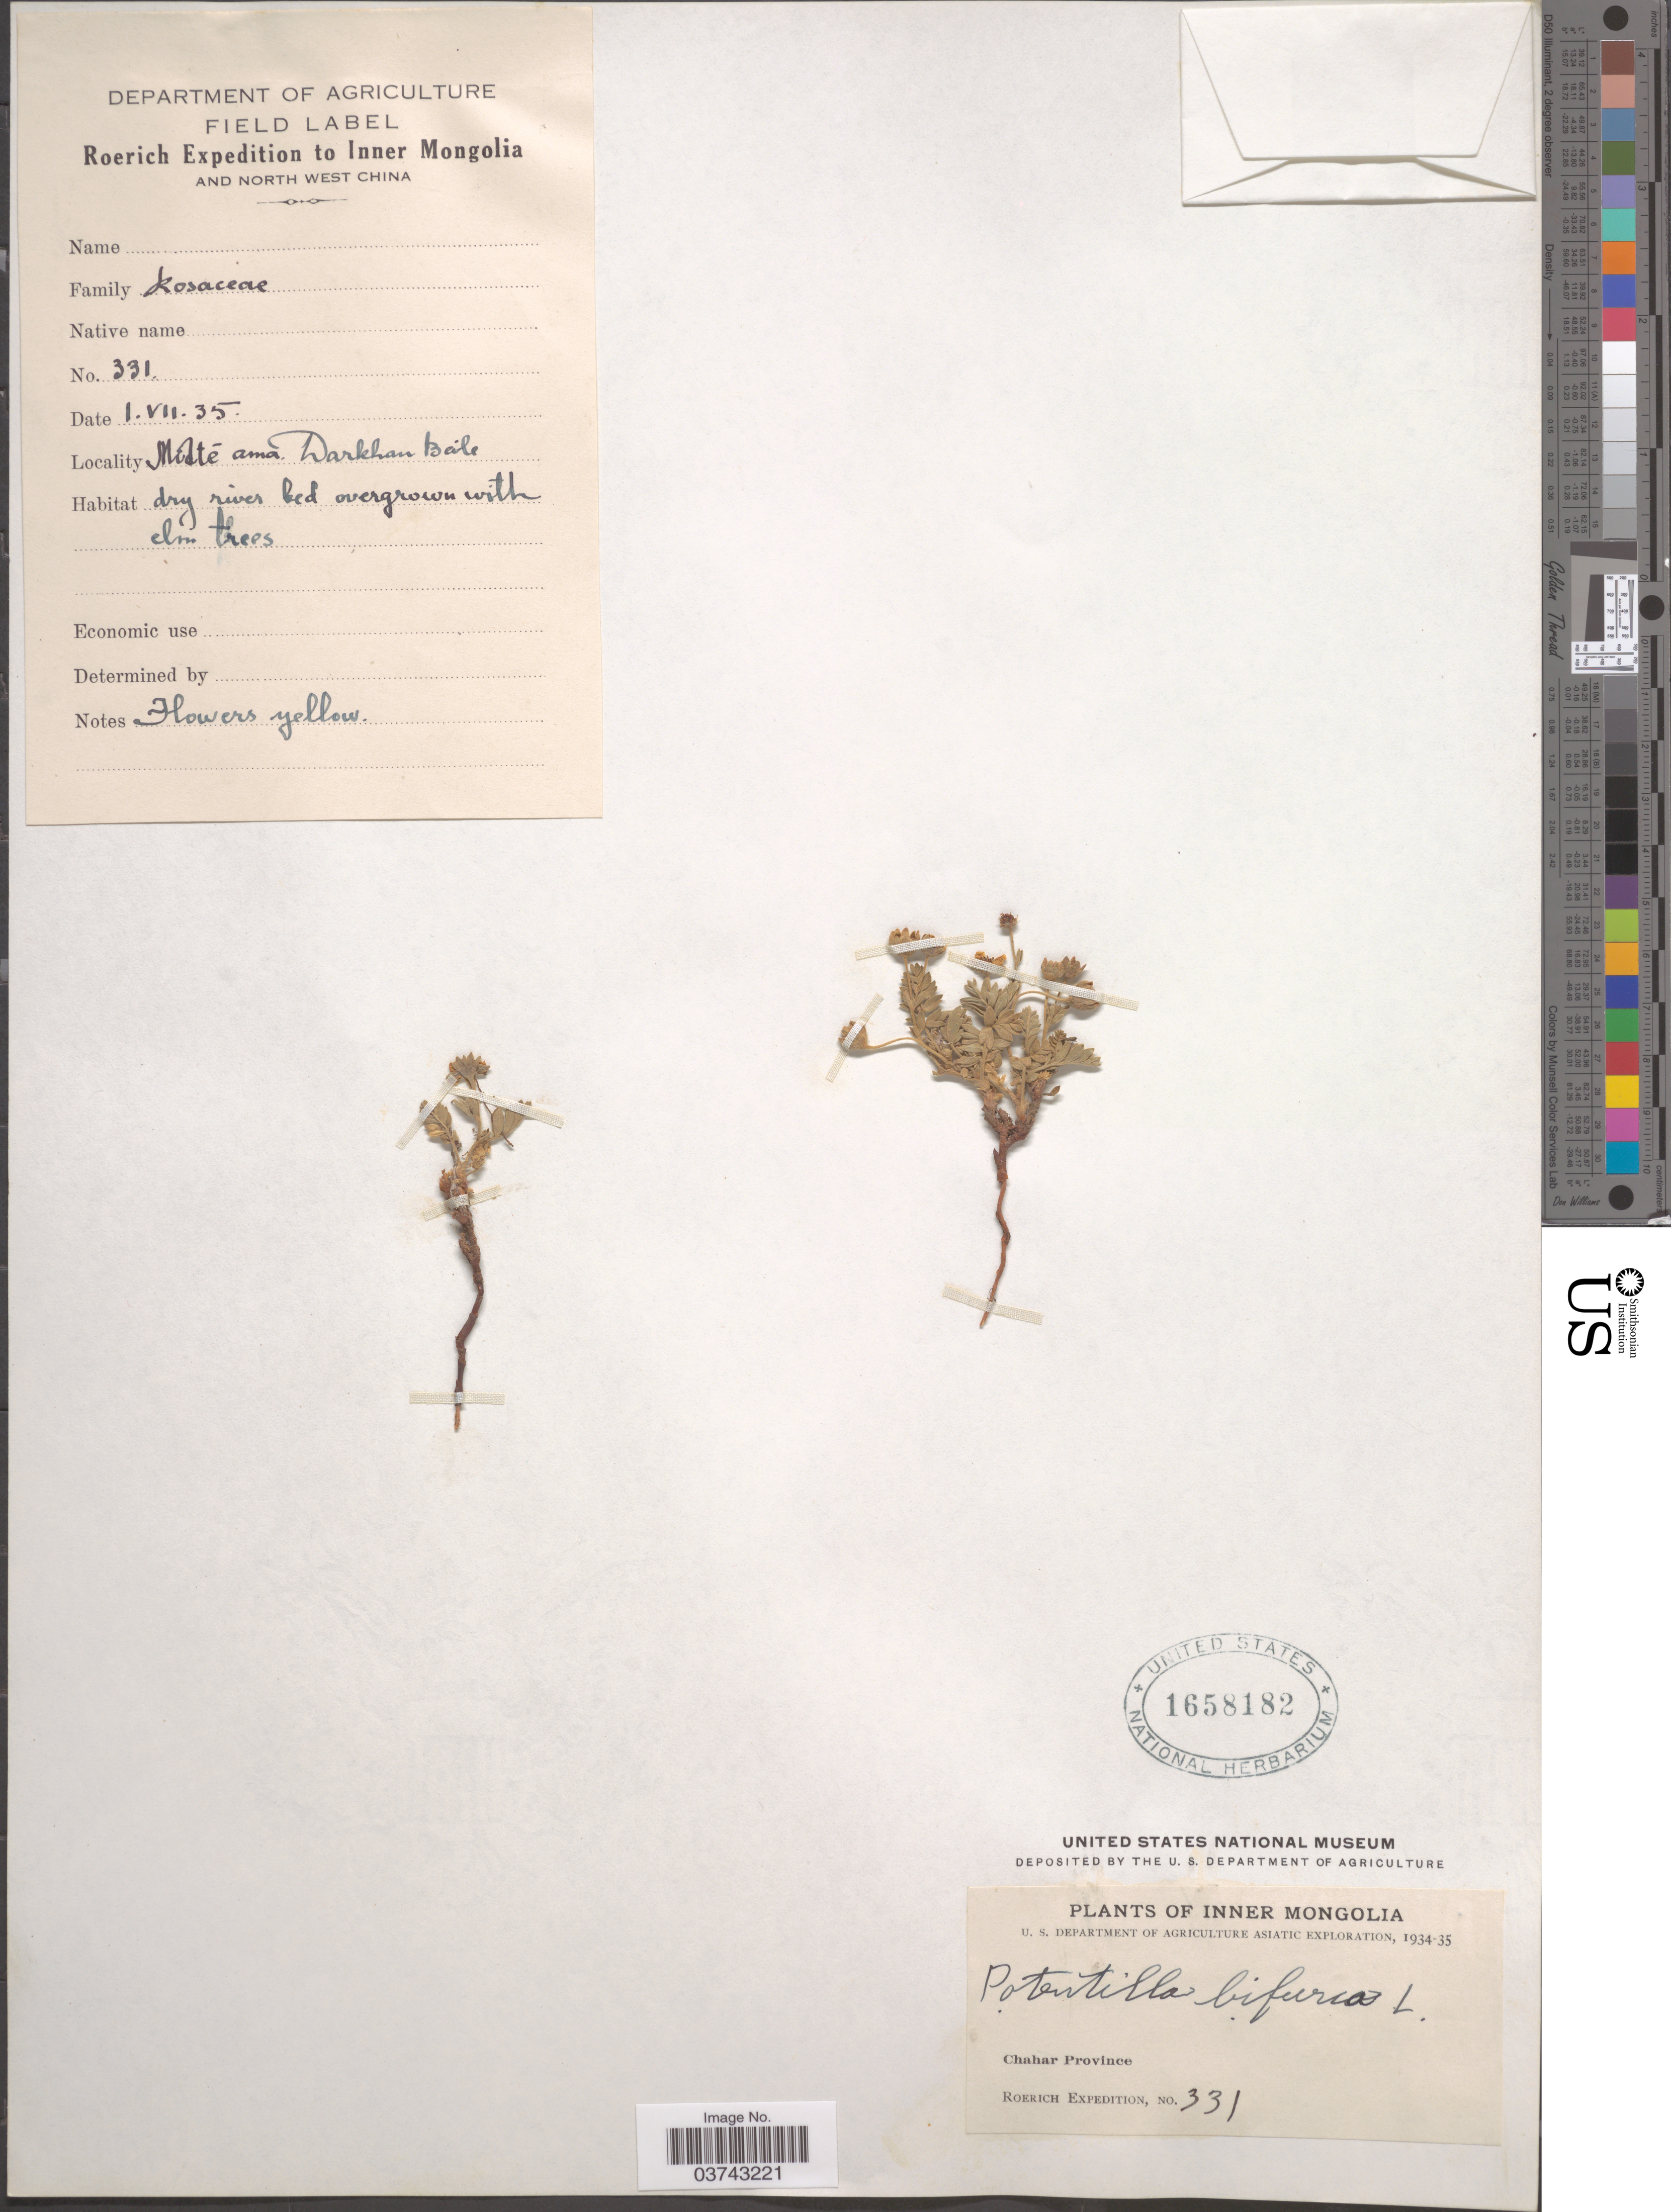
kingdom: Plantae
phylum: Tracheophyta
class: Magnoliopsida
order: Rosales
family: Rosaceae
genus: Sibbaldianthe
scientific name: Sibbaldianthe bifurca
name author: (L.) Kurtto & T. Erikss.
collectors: Roerich Expedition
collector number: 331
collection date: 1935-07-01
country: China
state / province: Nei Monggol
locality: Inner Mongolia and North West China, Chahar Province. Milté ama. Darkhan Beile.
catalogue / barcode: US 1658182